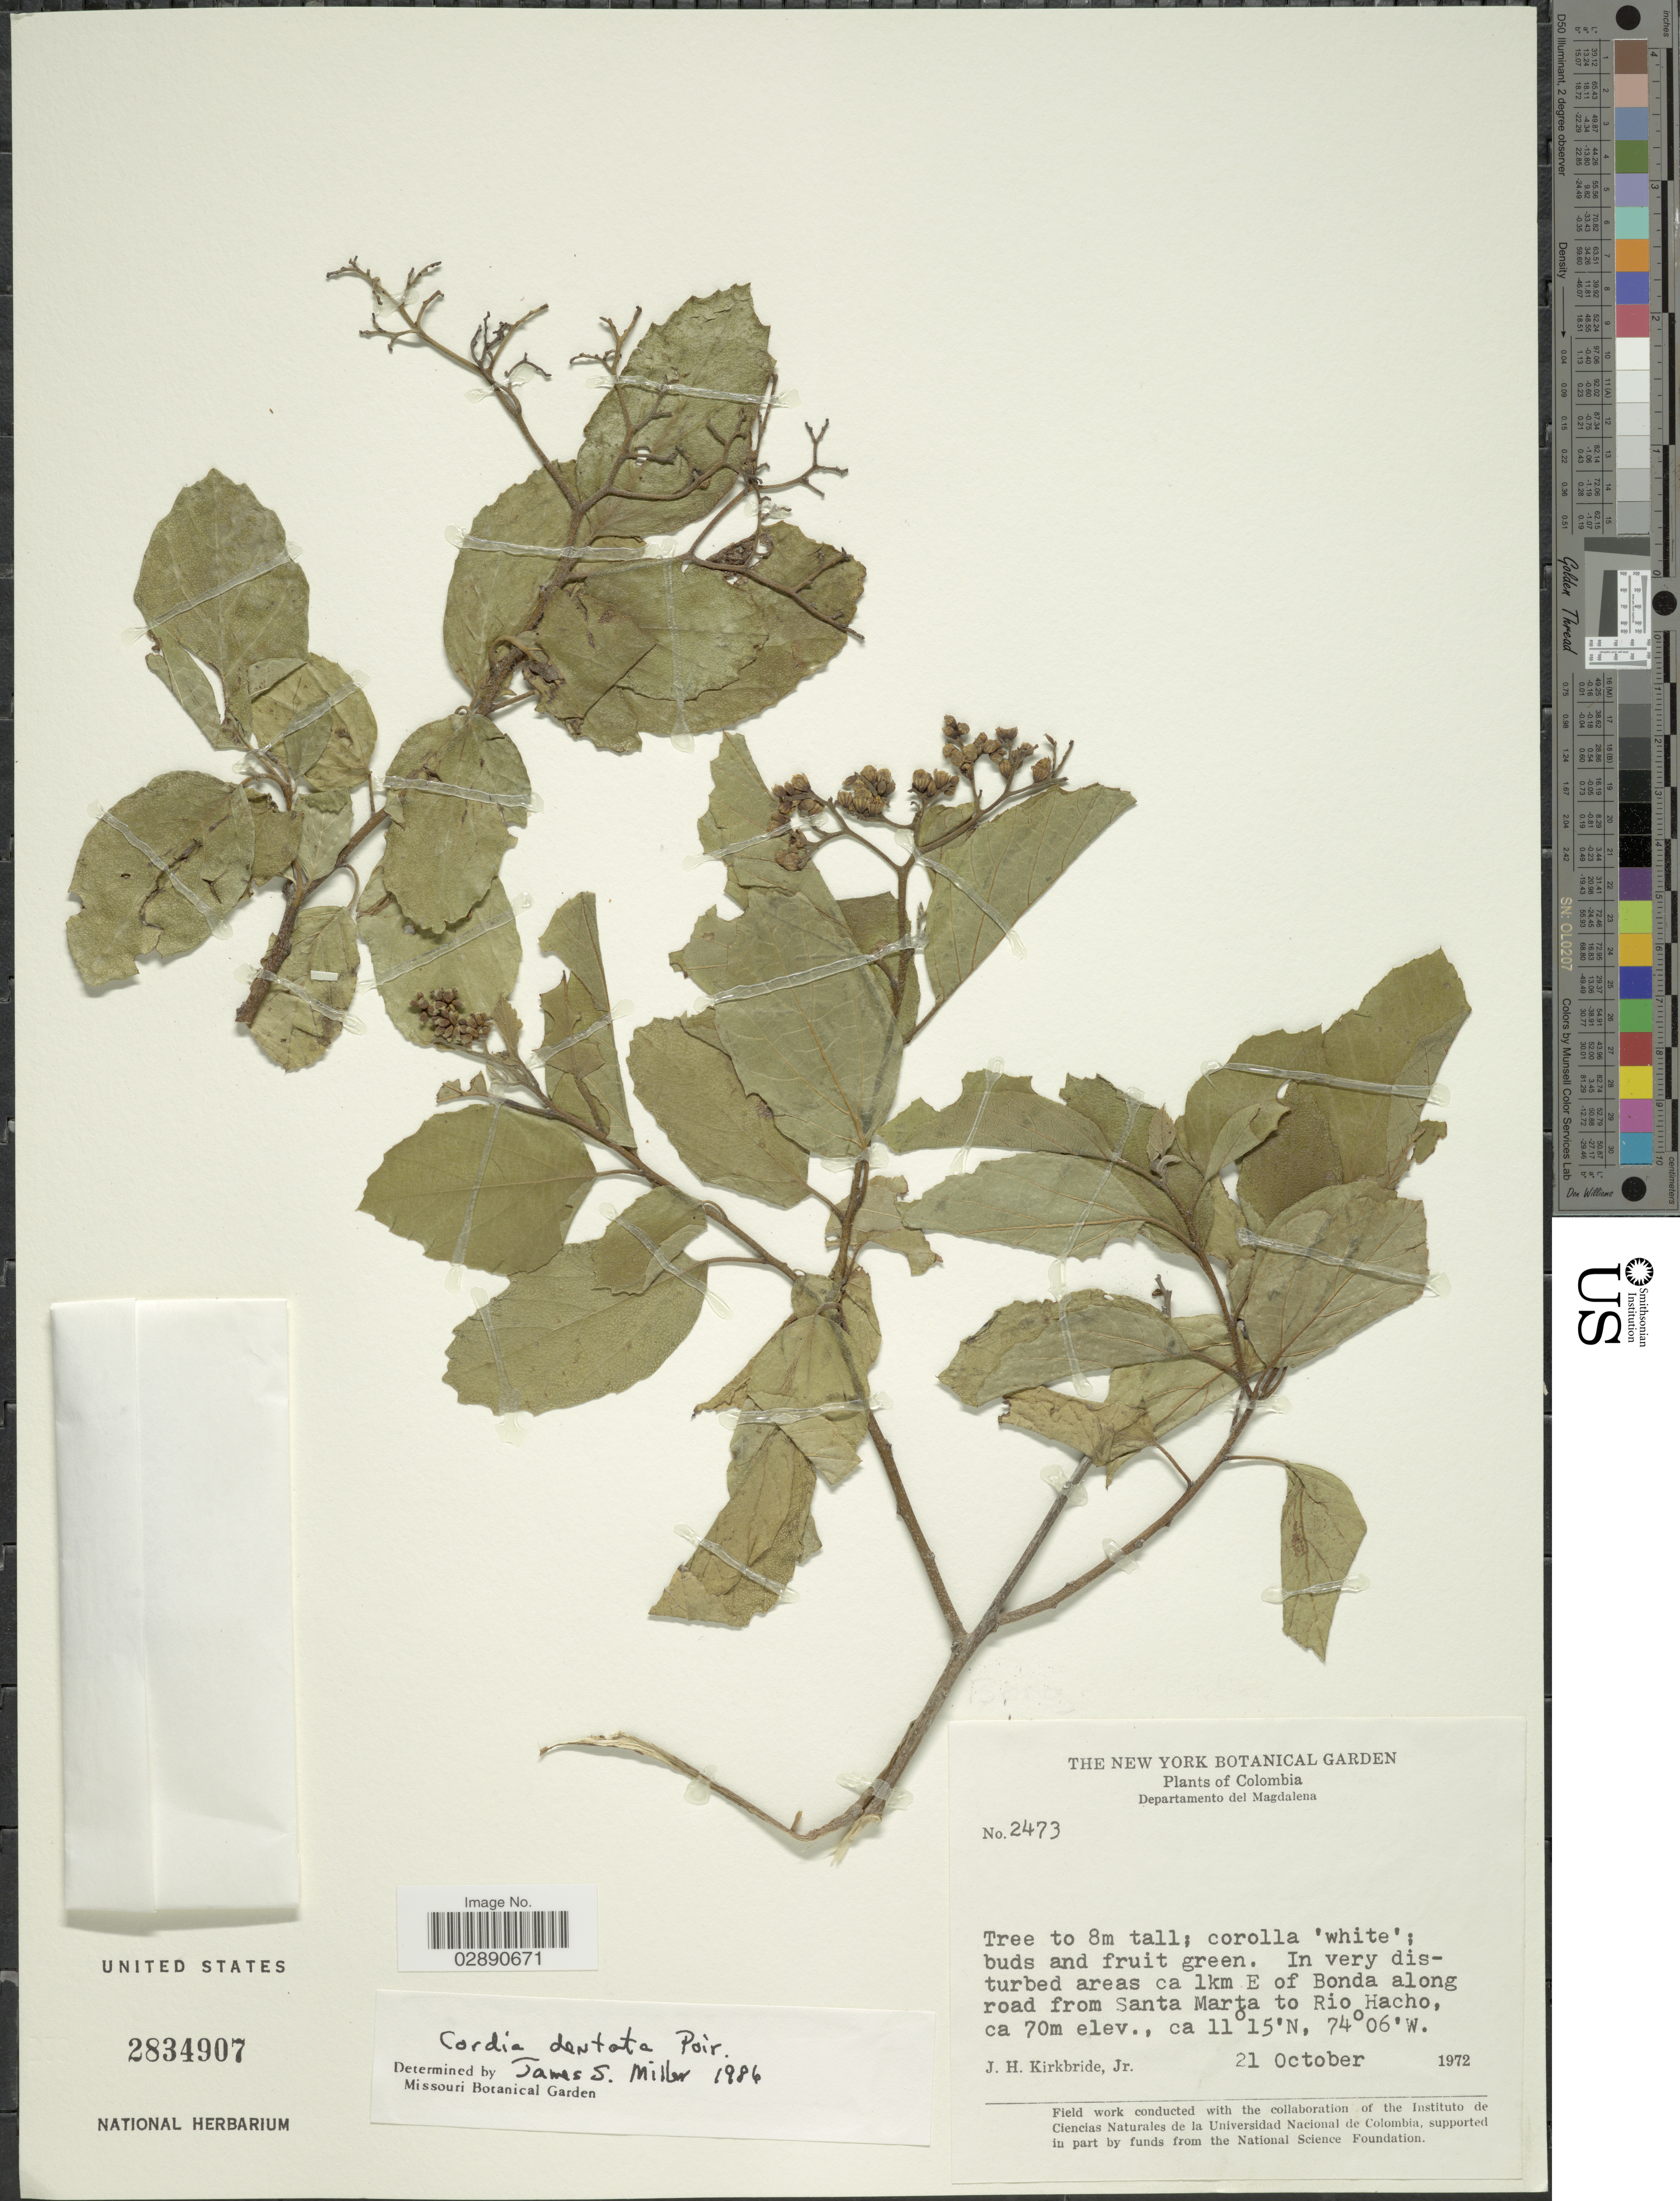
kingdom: Plantae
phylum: Tracheophyta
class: Magnoliopsida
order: Boraginales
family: Cordiaceae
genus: Cordia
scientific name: Cordia dentata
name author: Poir.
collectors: J. H. Kirkbride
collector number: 2473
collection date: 1972-10-21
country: Colombia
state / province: Magdalena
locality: Departamento del Magdalena. In very disturbed areas ca 1 km E of Bonda along road from Santa Marta to Rio Hacho.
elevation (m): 70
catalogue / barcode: US 2834907